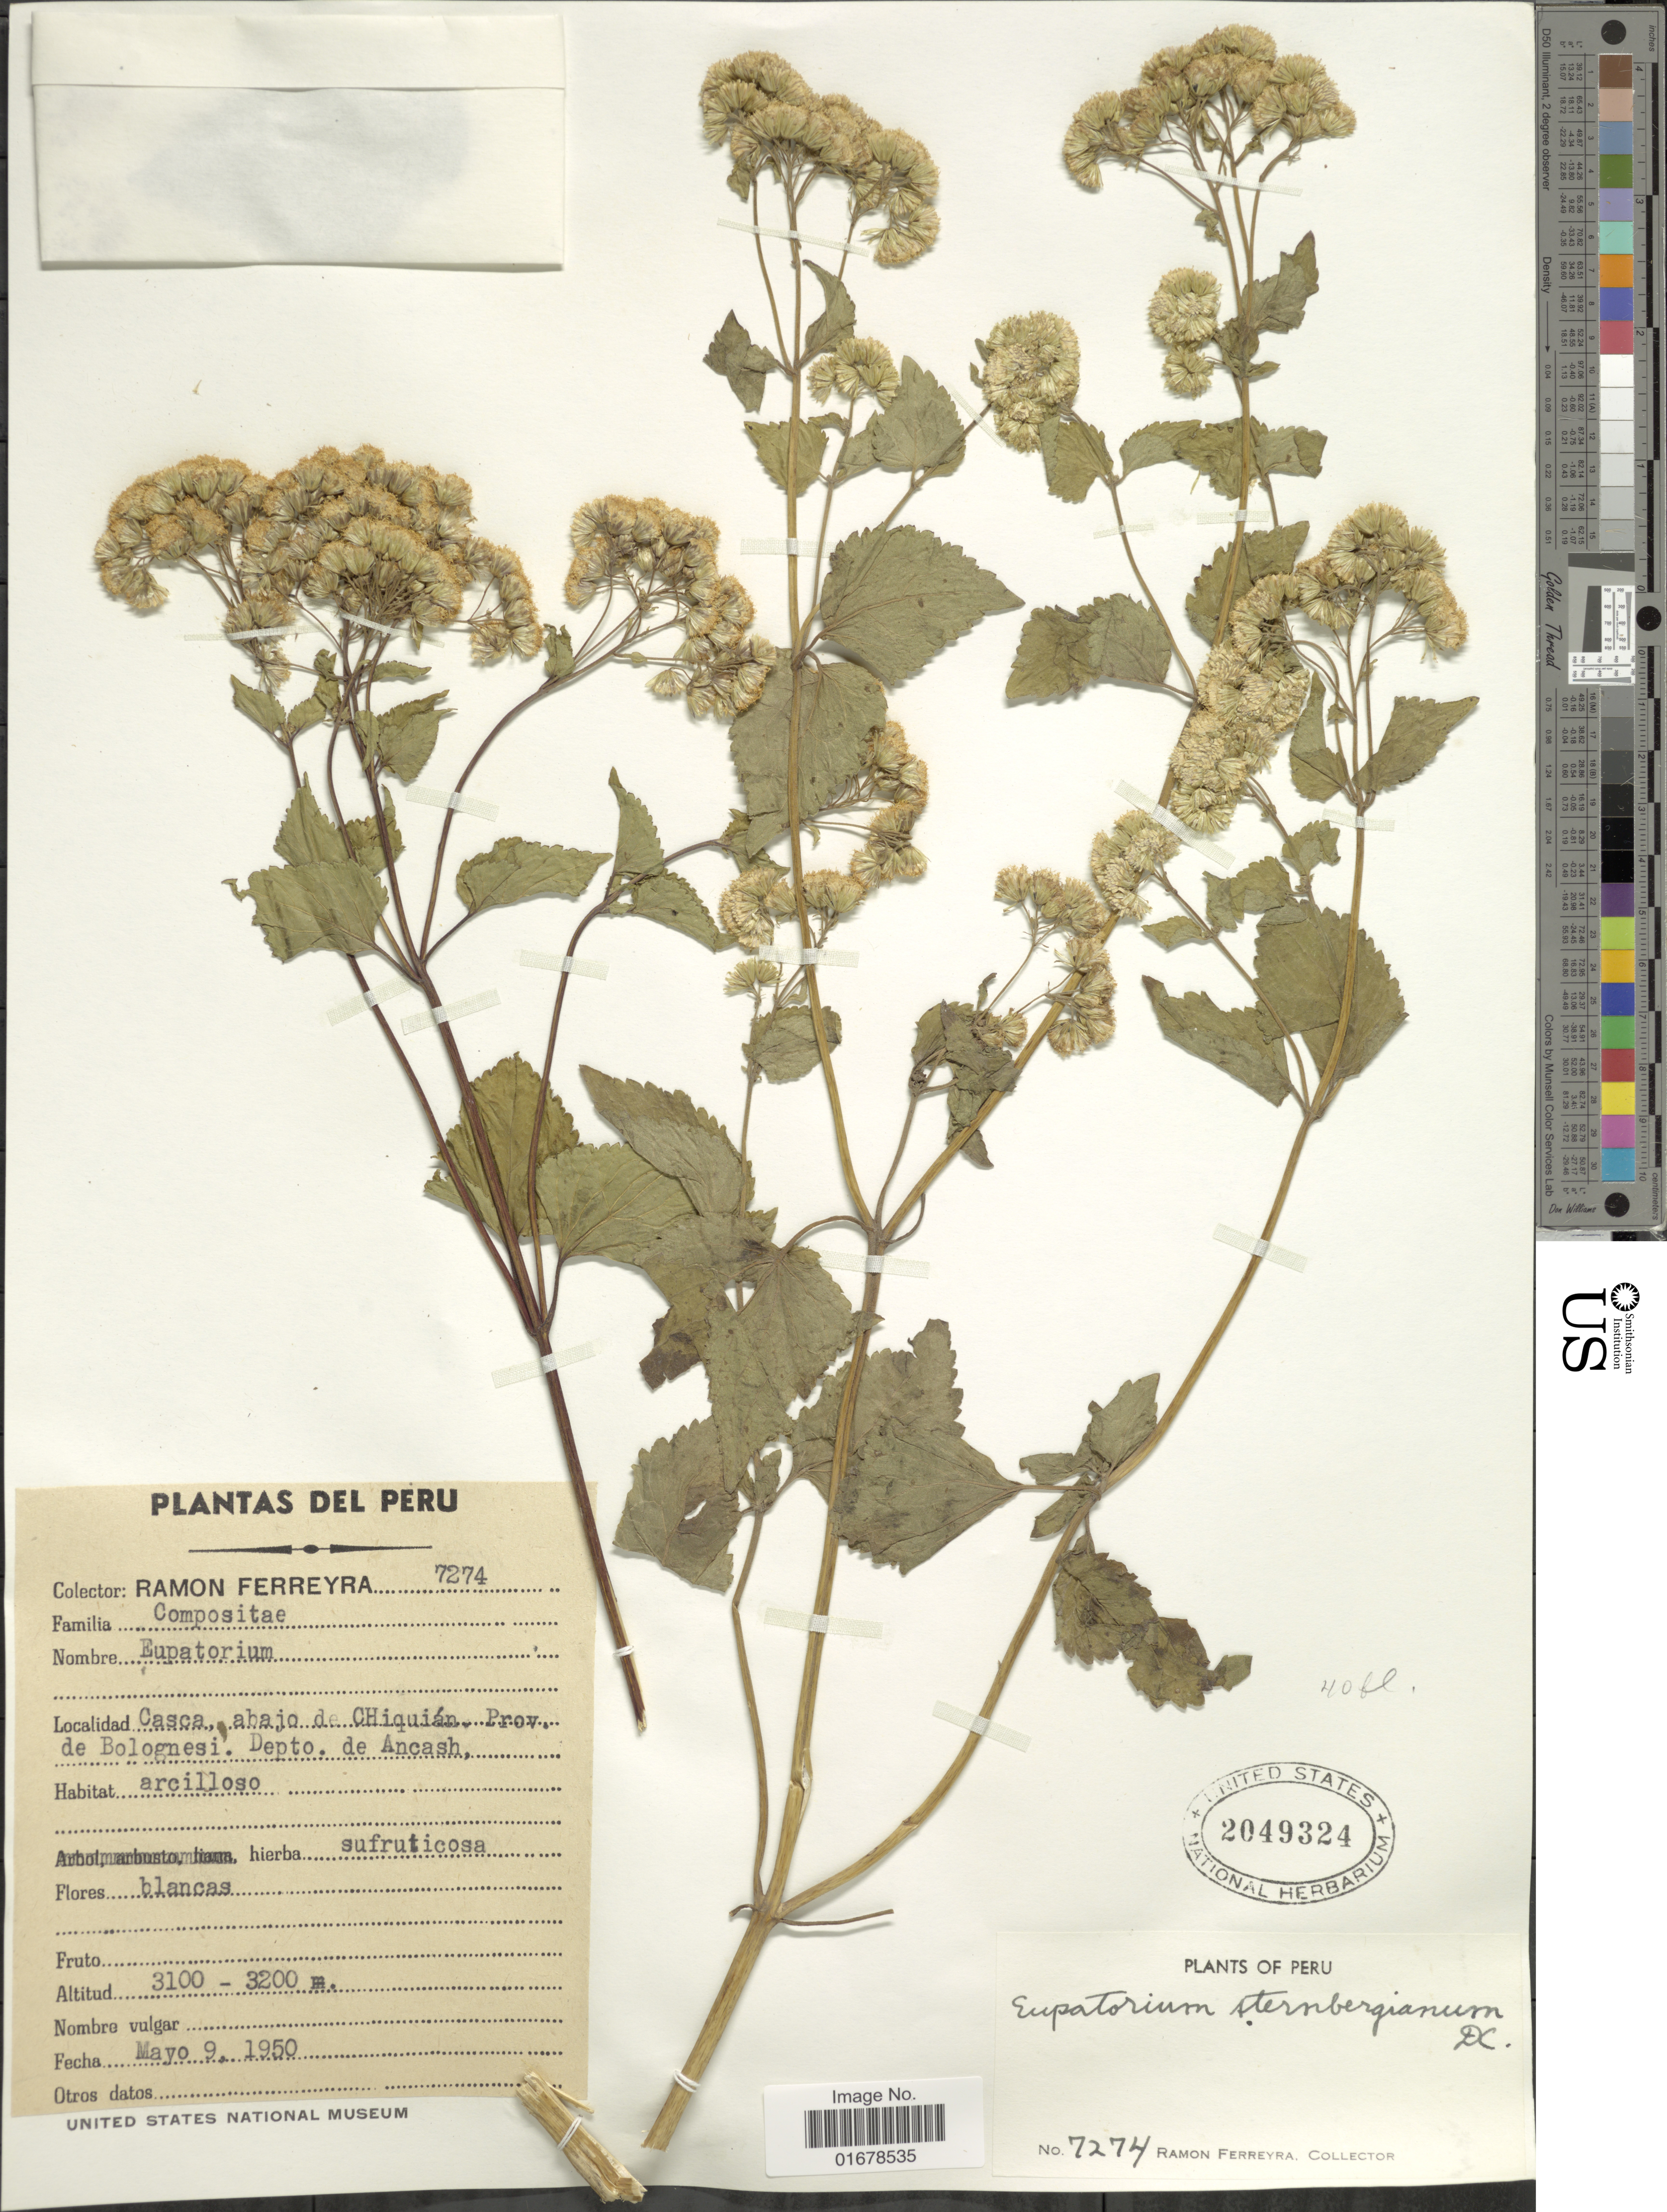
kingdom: Plantae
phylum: Tracheophyta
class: Magnoliopsida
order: Asterales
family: Asteraceae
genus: Ageratina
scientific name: Ageratina sternbergiana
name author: (DC.) R.M. King & H. Rob.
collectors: R. A. Ferreyra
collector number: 7274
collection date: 1950-05-09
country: Peru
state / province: Ancash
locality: Casca, abajo de Chiquian, Prov. de Bolognesi. Depto. de Ancash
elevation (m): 3100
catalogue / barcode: US 2049324